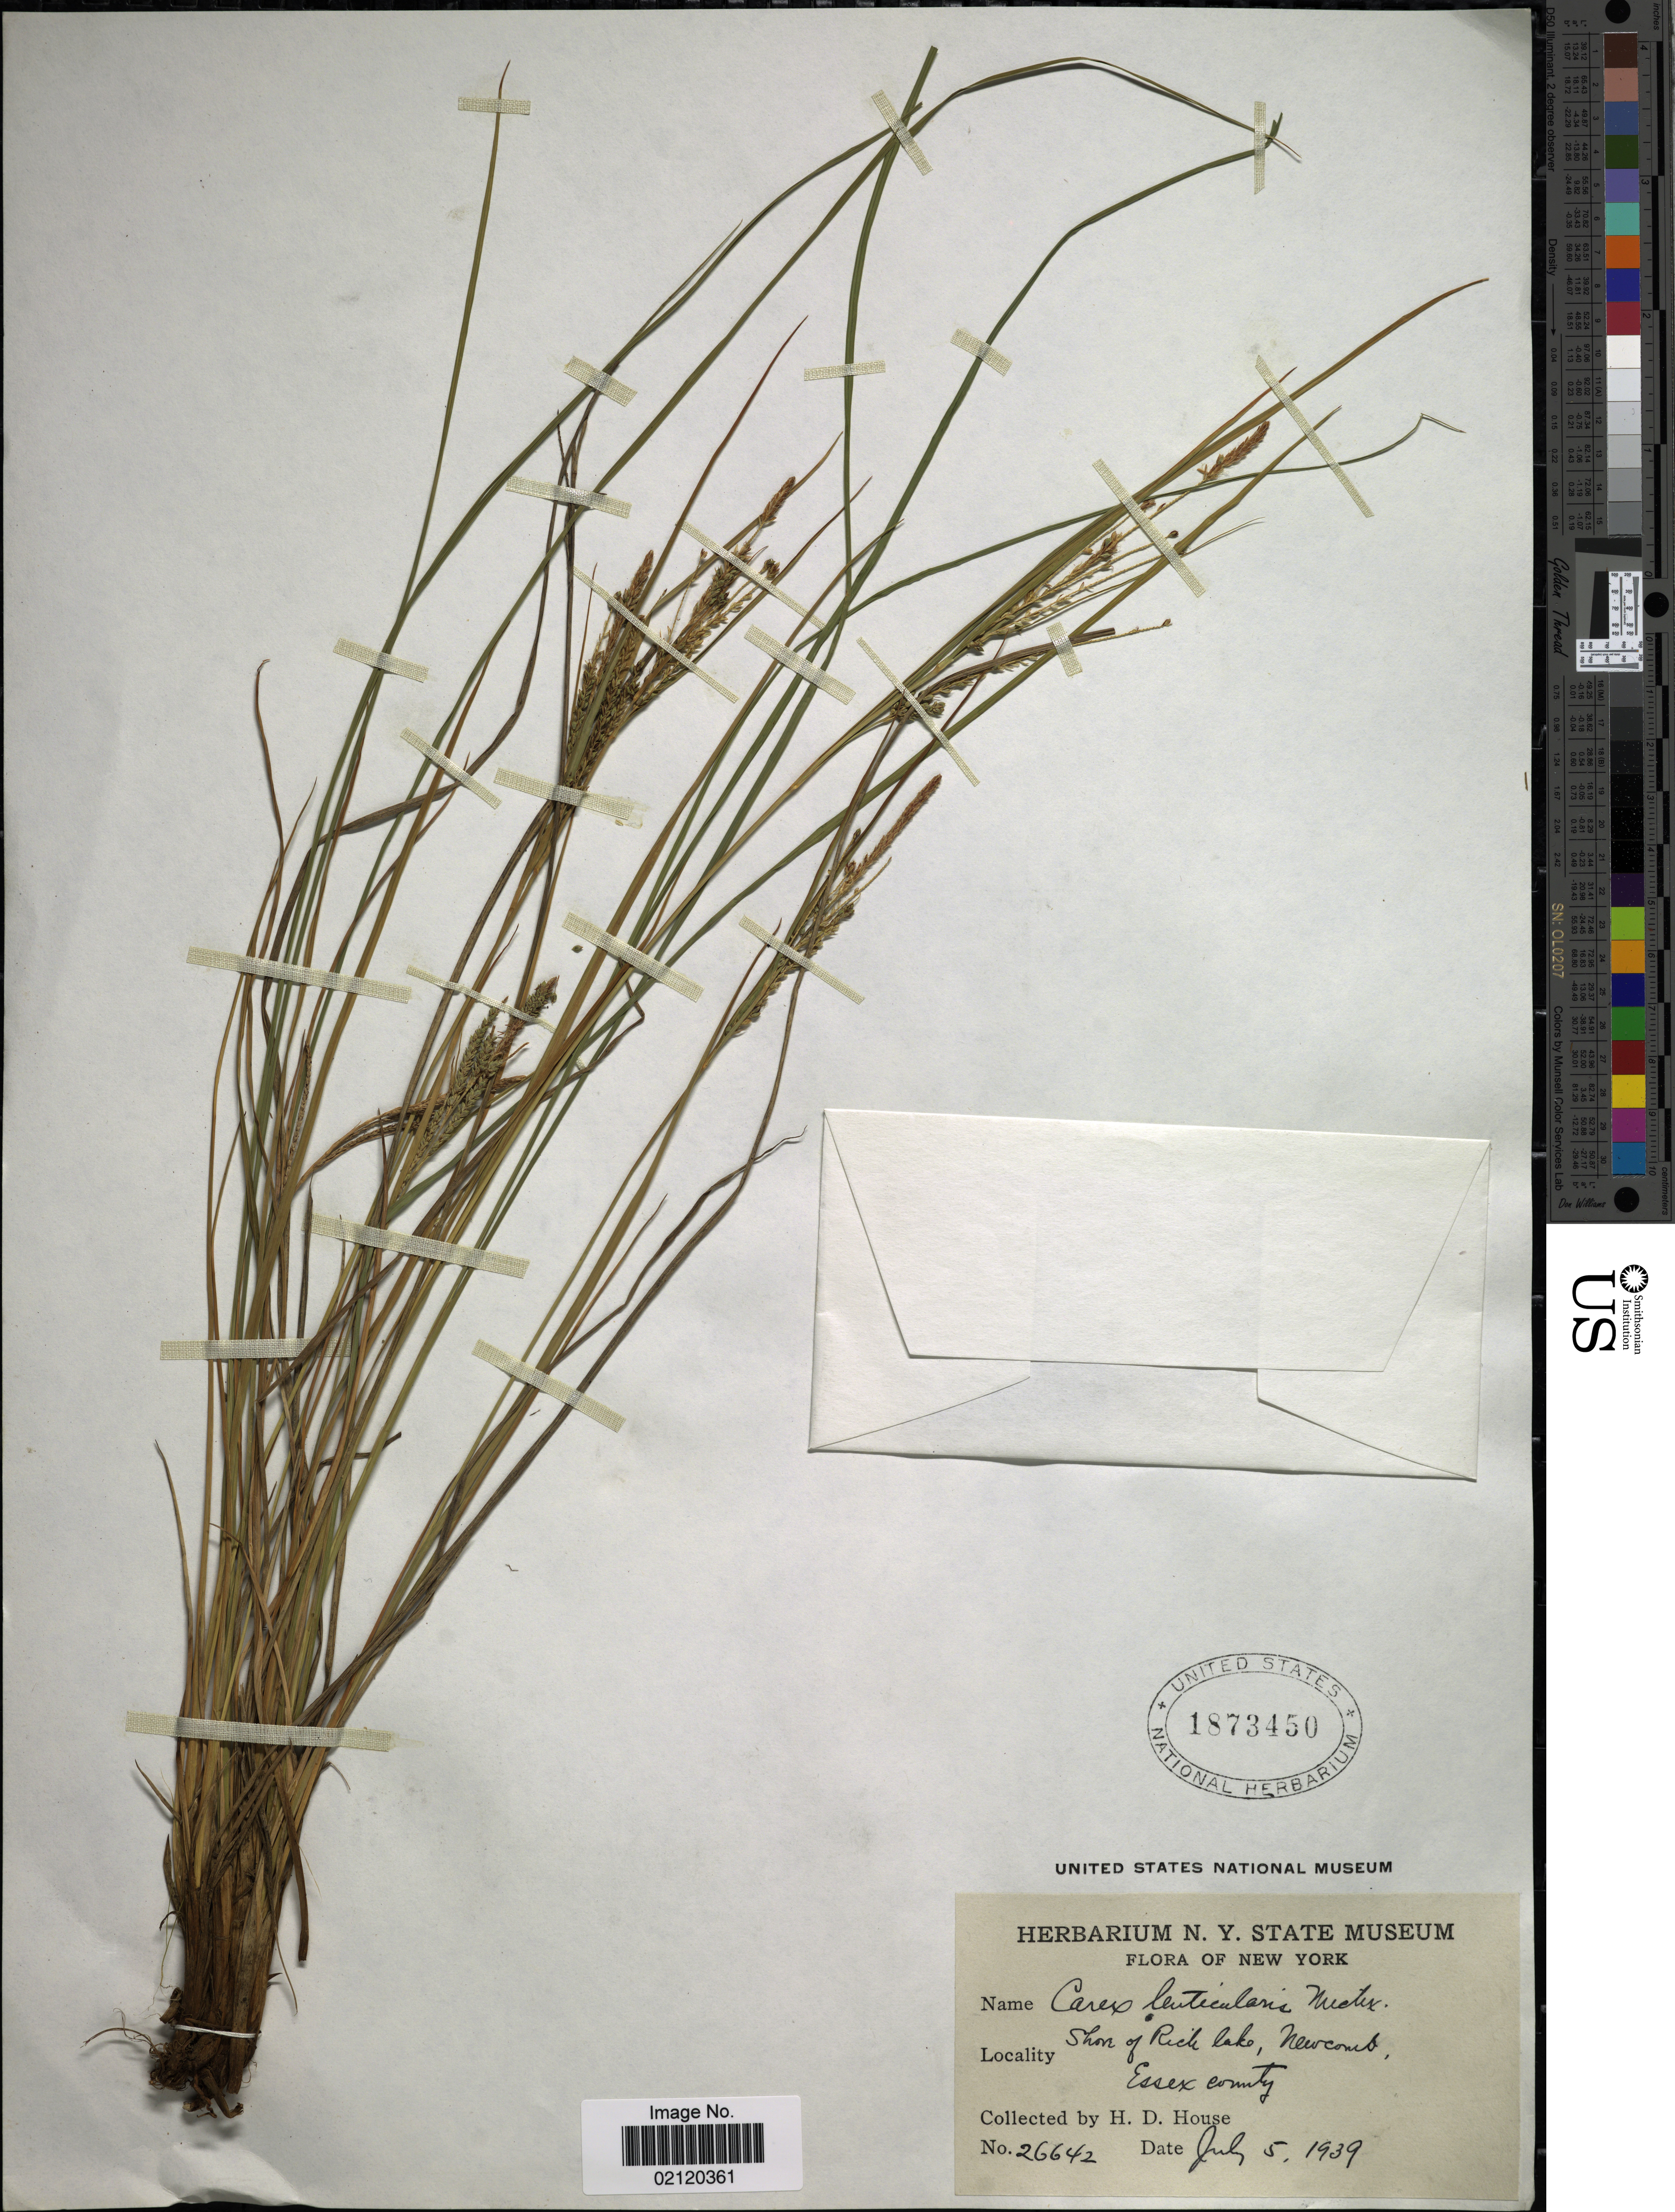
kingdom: Plantae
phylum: Tracheophyta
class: Liliopsida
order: Poales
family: Cyperaceae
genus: Carex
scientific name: Carex lenticularis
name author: Michx.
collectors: H. D. House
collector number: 26642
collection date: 1939-07-05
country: United States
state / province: New York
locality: Shore of Rich Lake, Newcomb, Essex County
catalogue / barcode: US 1873450